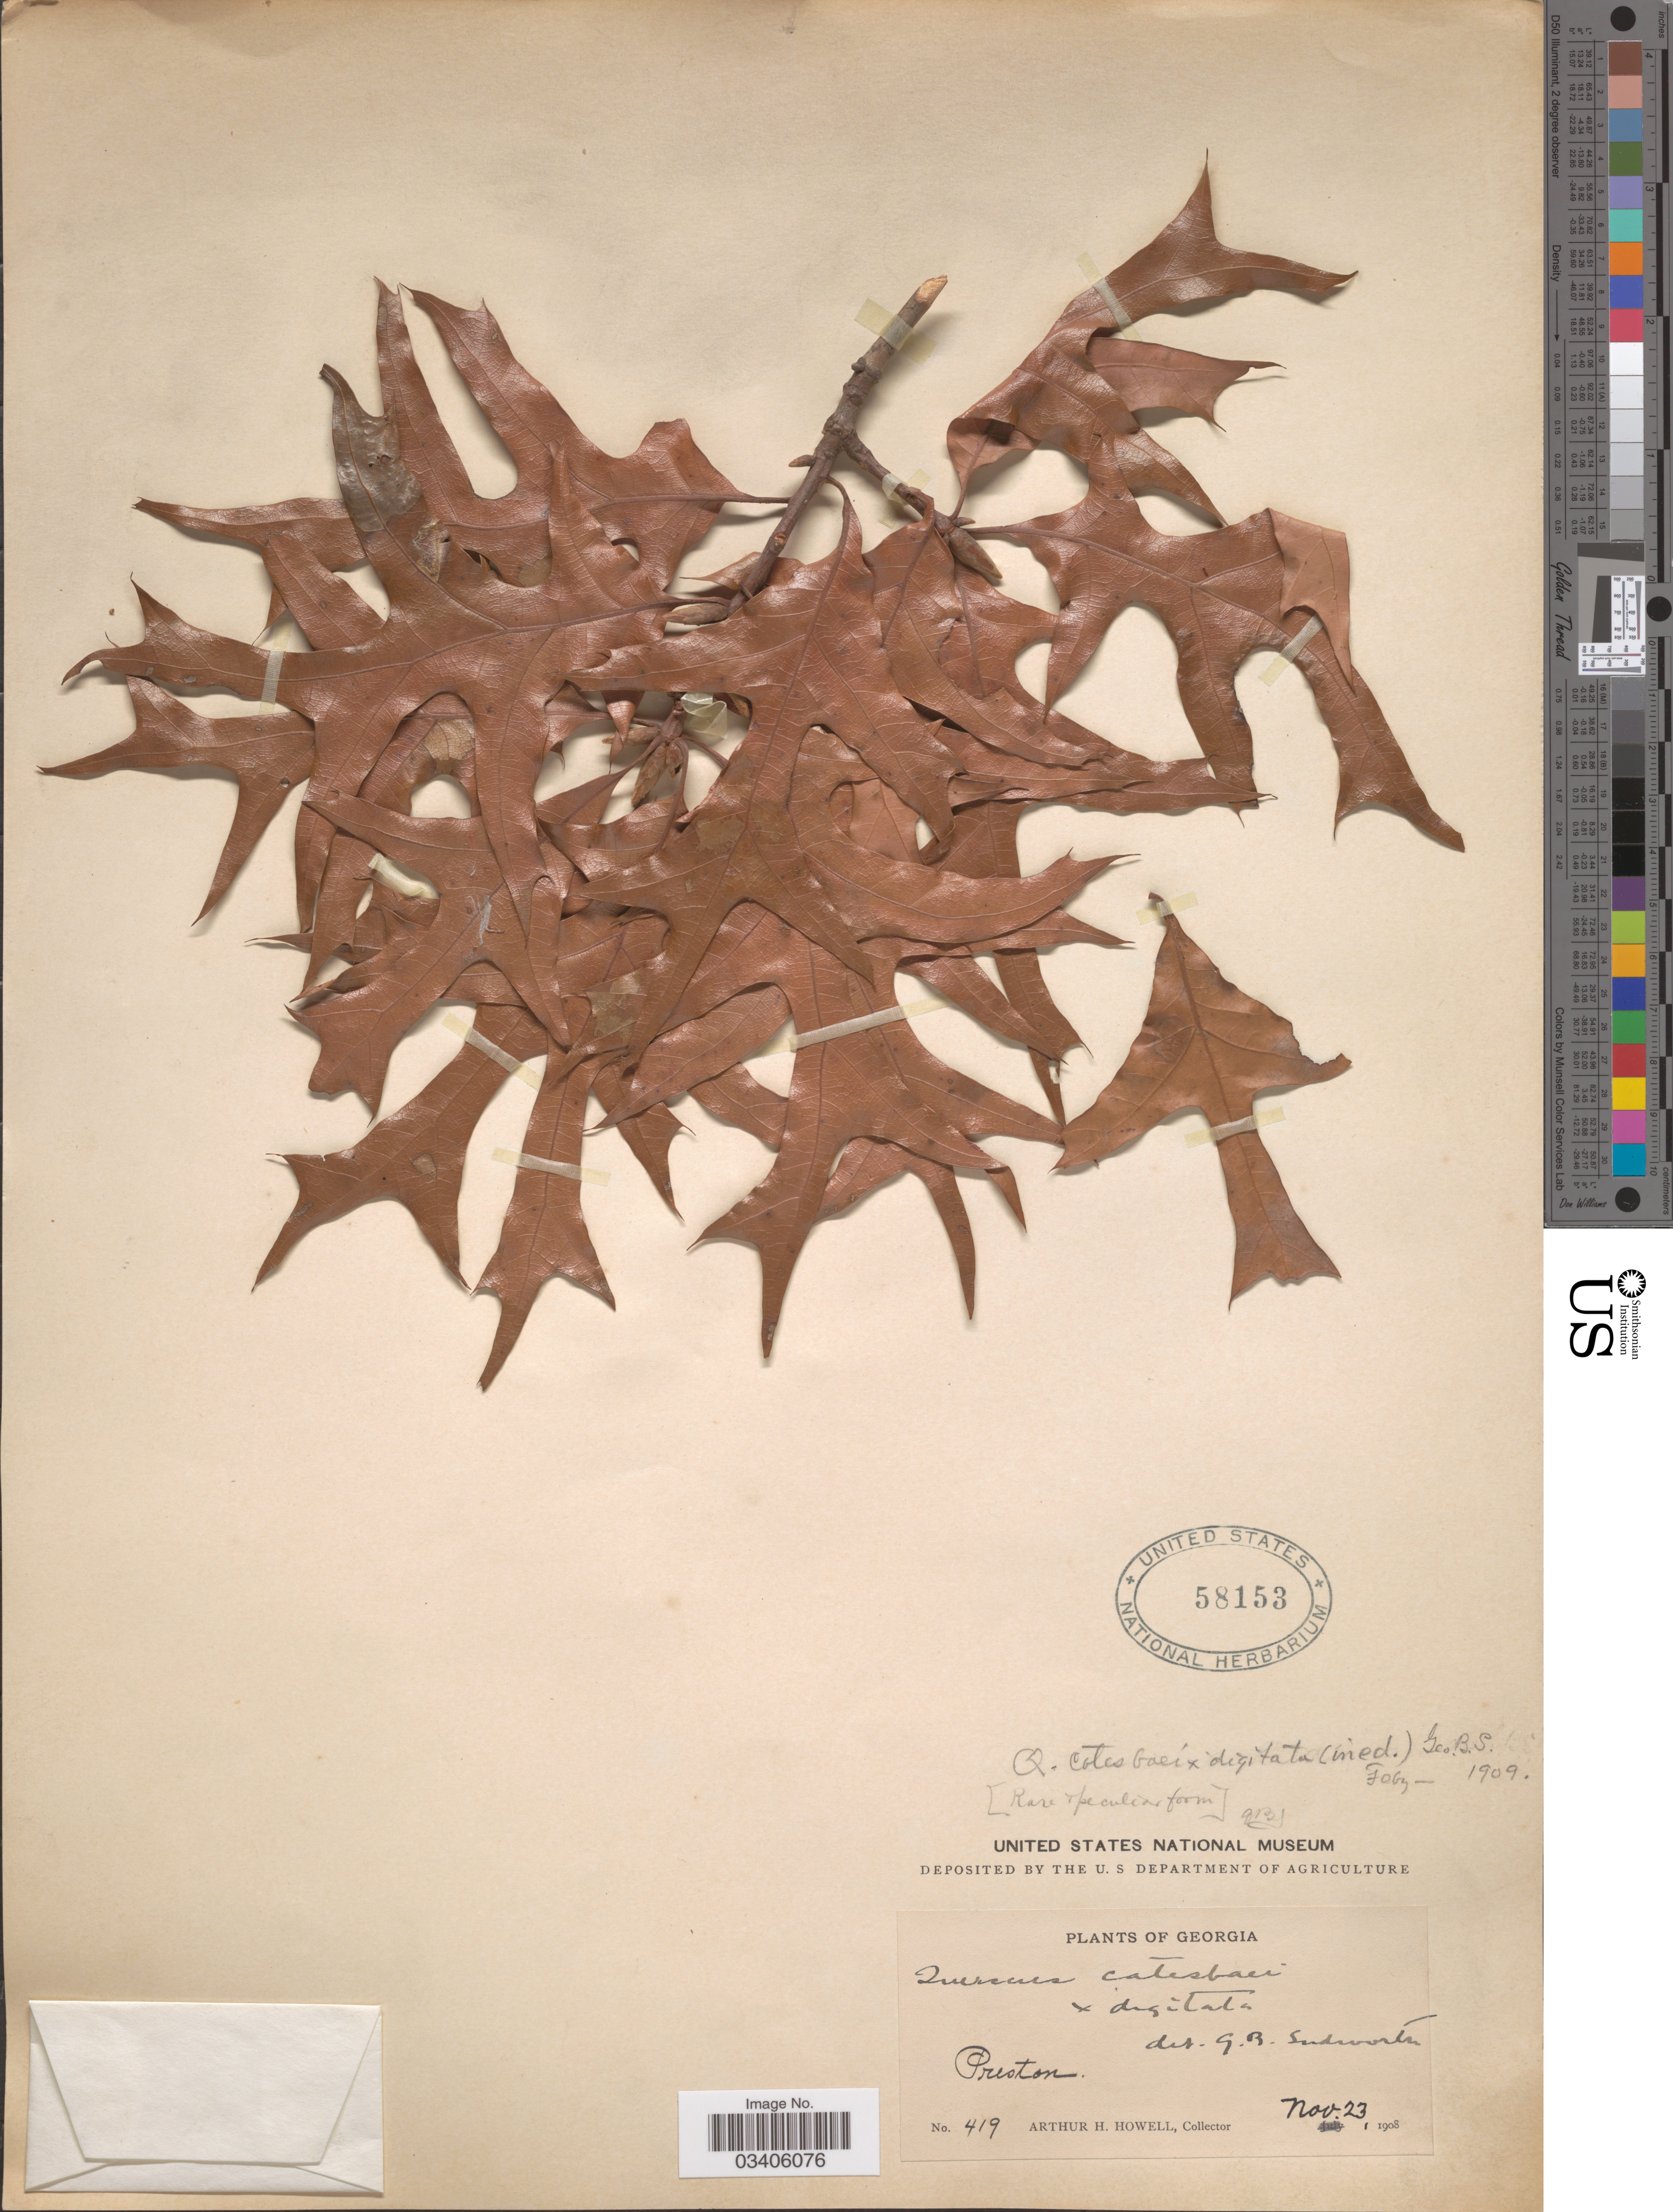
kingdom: Plantae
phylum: Tracheophyta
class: Magnoliopsida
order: Fagales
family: Fagaceae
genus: Quercus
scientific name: Quercus laevis x Q. digitata Sudw.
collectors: A. H. Howell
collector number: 419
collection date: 1908-11-23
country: United States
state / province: Georgia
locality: Preston.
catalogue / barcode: US 58153